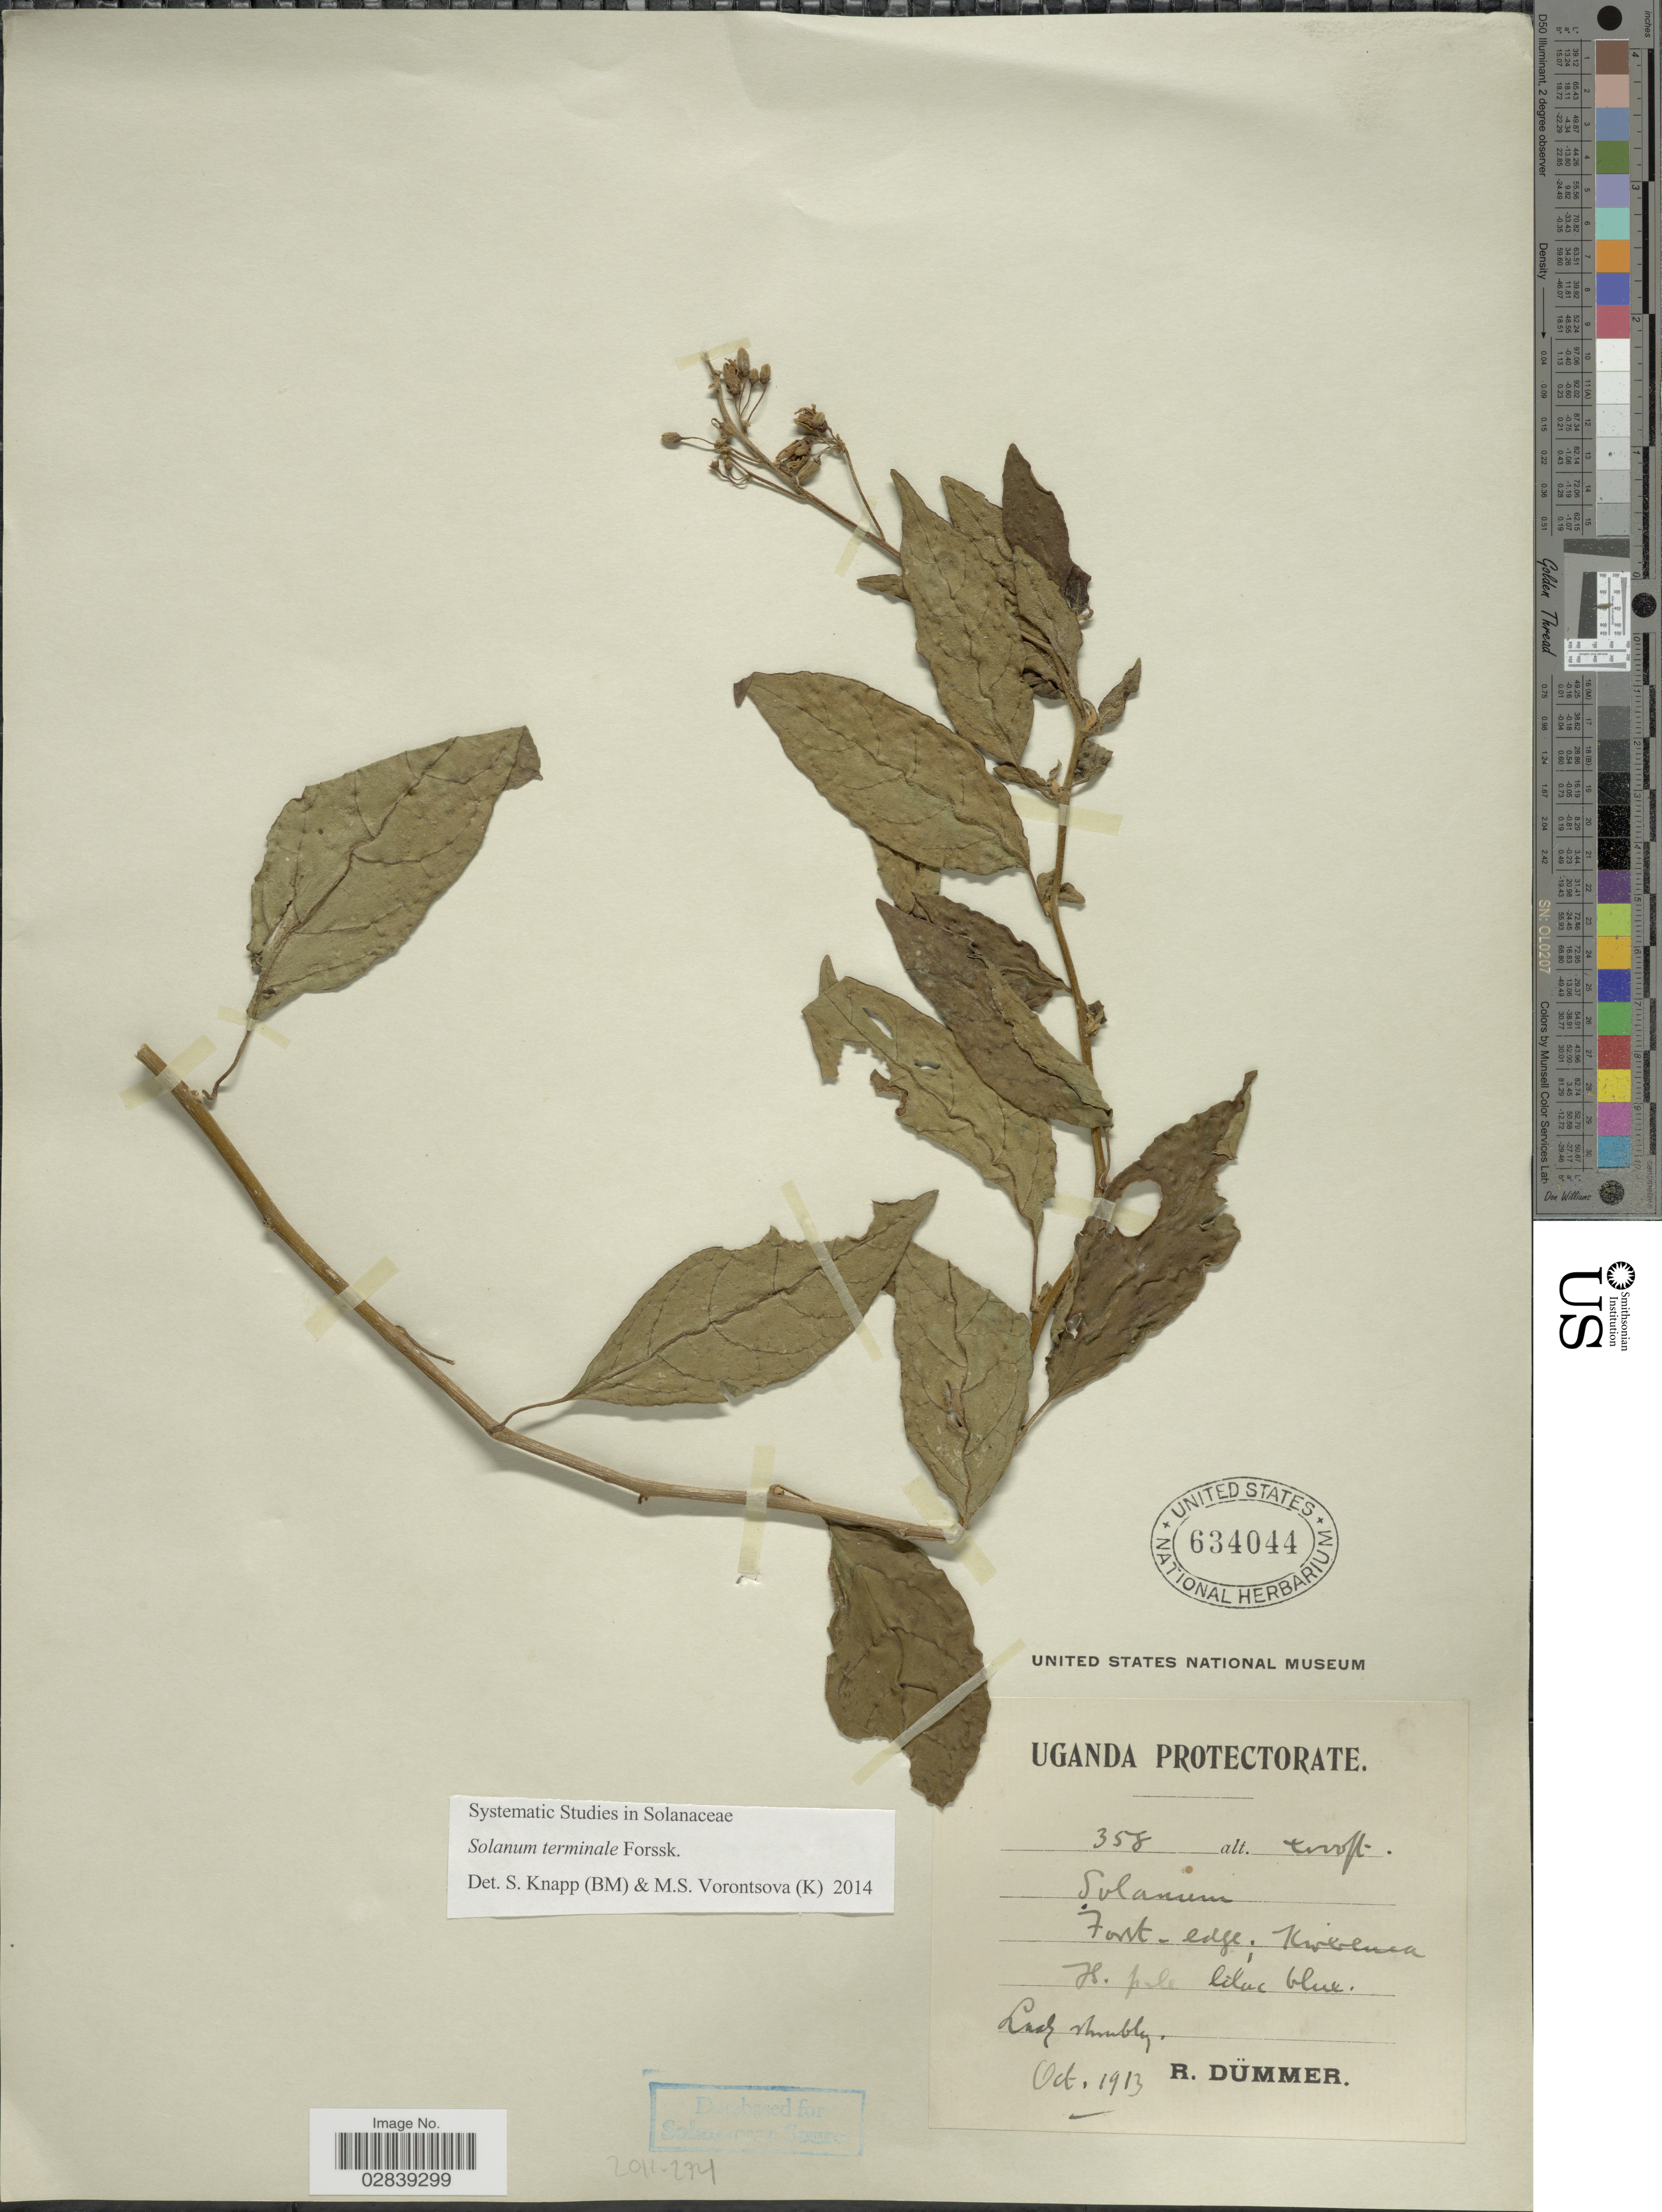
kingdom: Plantae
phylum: Tracheophyta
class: Magnoliopsida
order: Solanales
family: Solanaceae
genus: Solanum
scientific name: Solanum terminale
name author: Forssk.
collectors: R. A. Dümmer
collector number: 358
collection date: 1913-10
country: Uganda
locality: Uganda Protectorate, Kirerema.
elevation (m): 1219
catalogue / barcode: US 634044